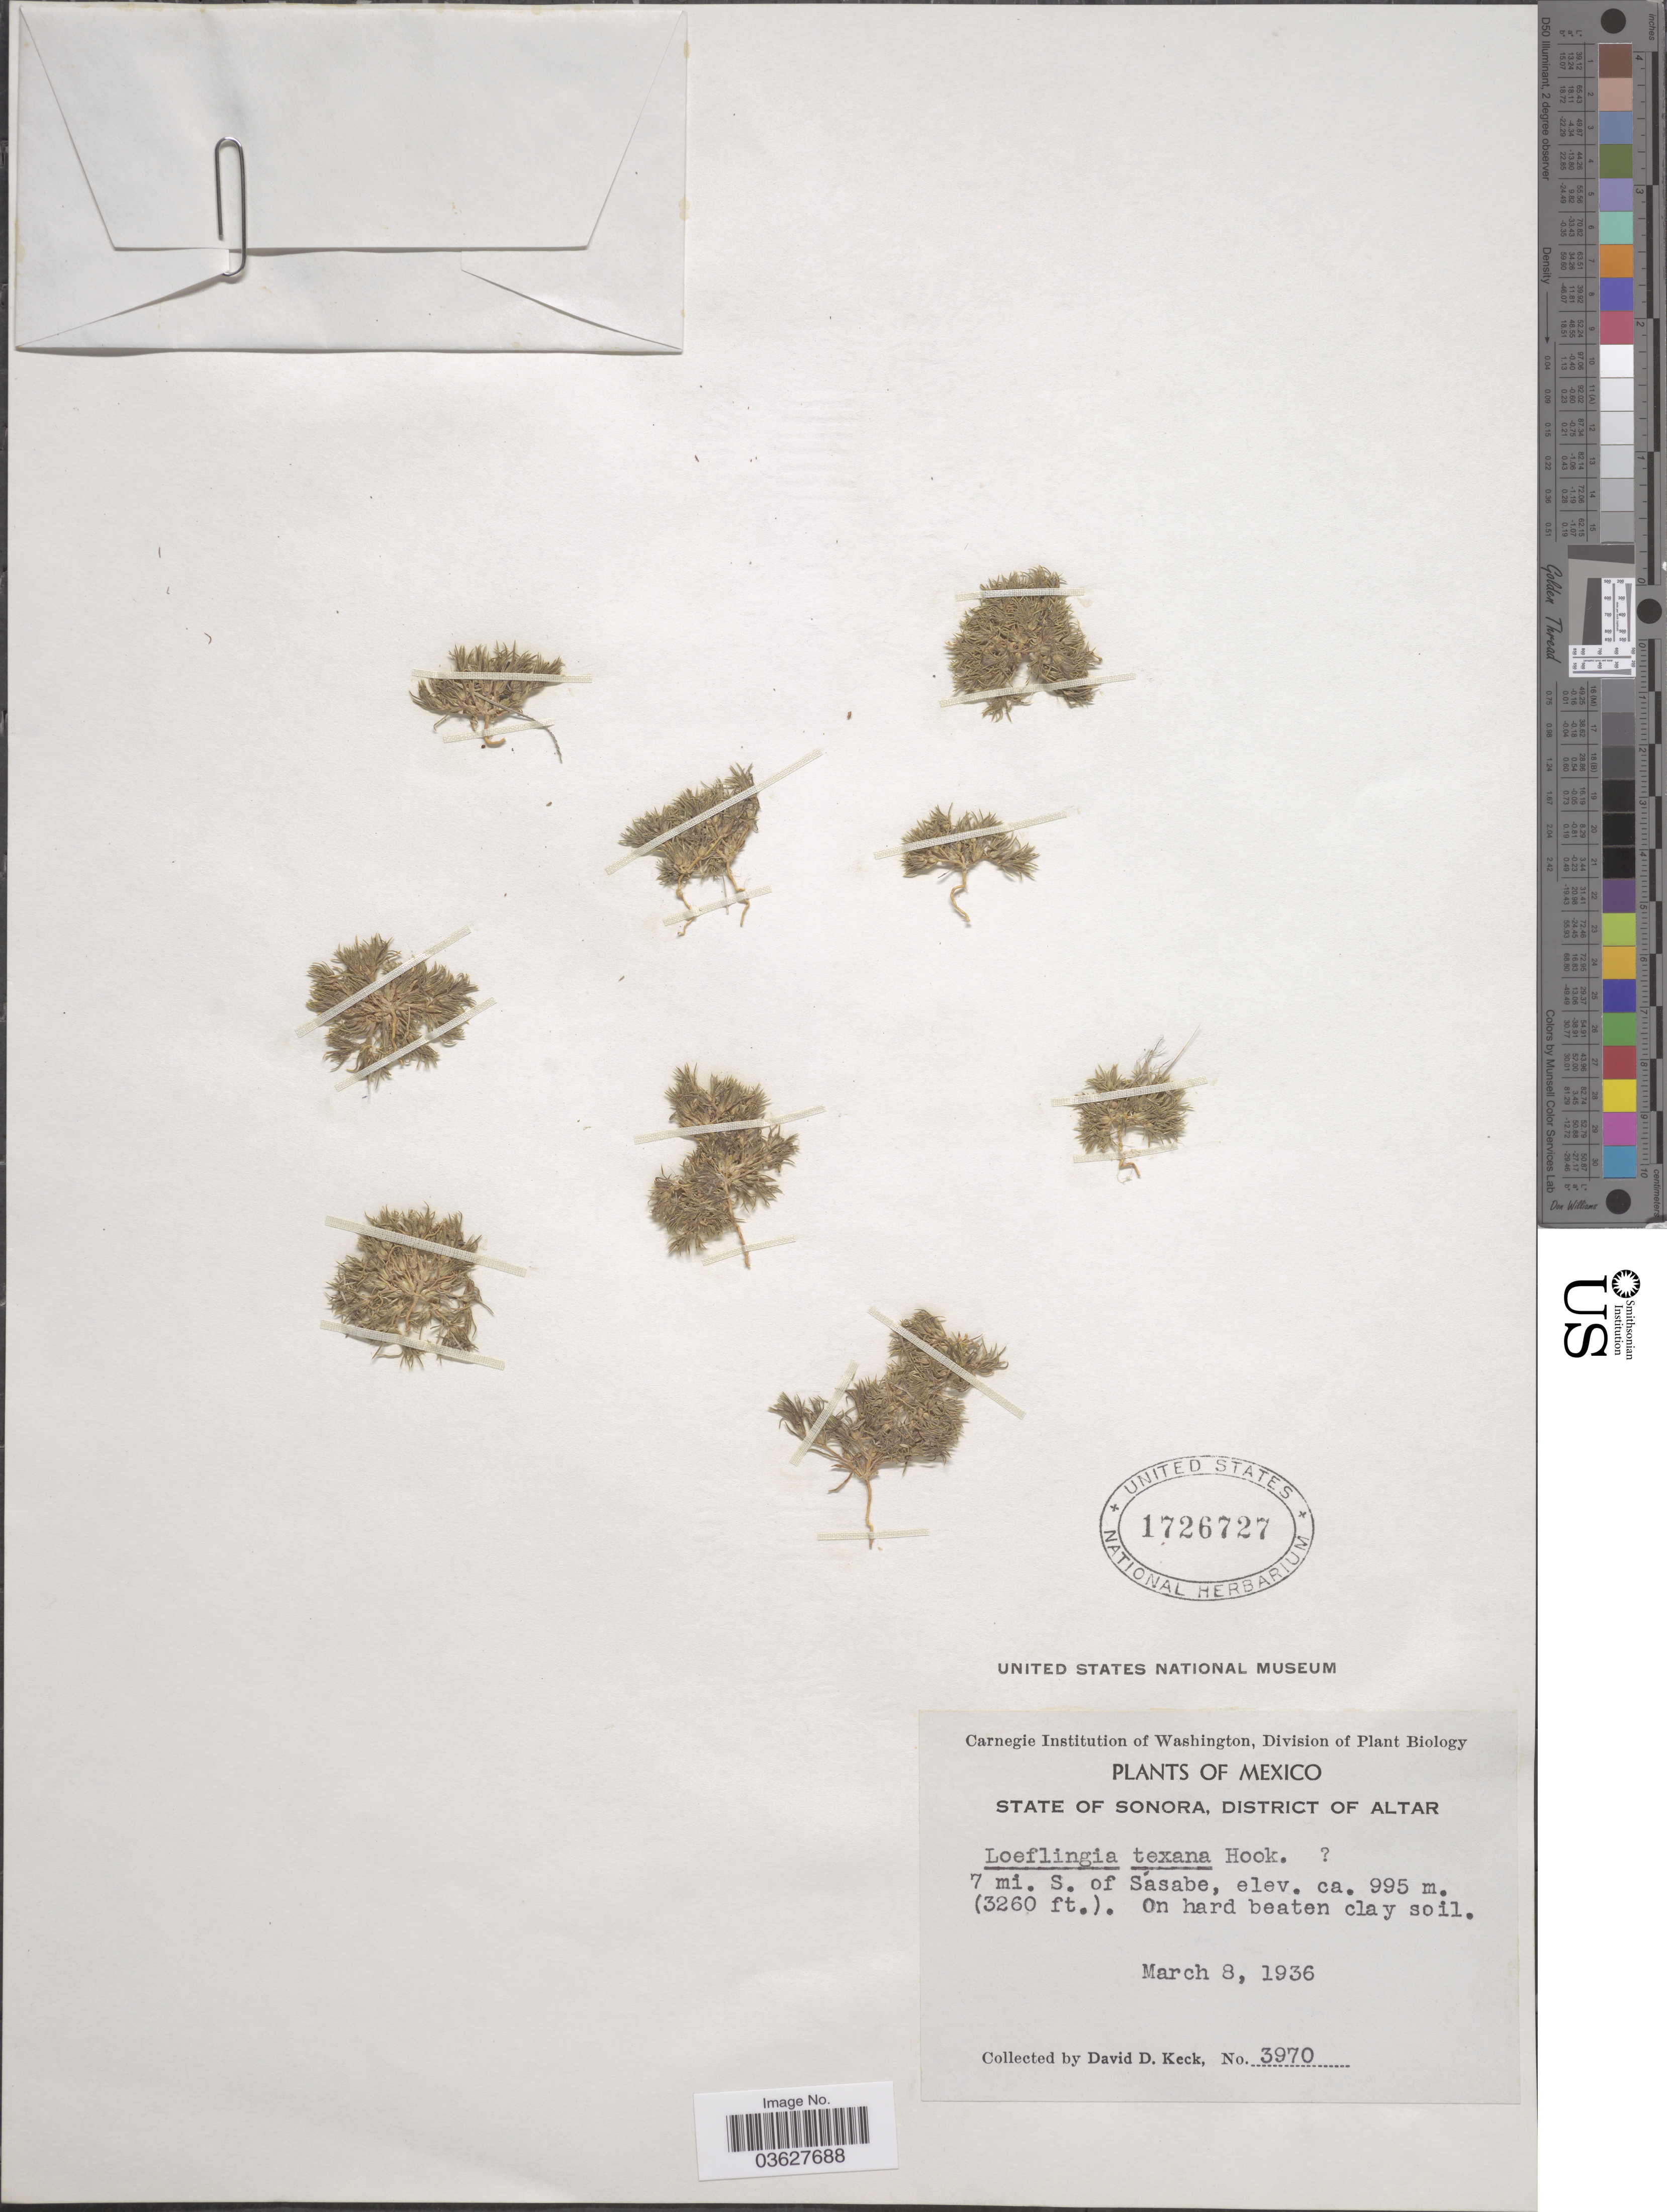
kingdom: Plantae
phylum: Tracheophyta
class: Magnoliopsida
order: Caryophyllales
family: Caryophyllaceae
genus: Loeflingia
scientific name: Loeflingia sp.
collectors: D. D. Keck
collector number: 3970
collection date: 1936-03-08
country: Mexico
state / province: Sonora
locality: District of Altar. 7 mi. S. of Sasabe.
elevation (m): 995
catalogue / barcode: US 1726727